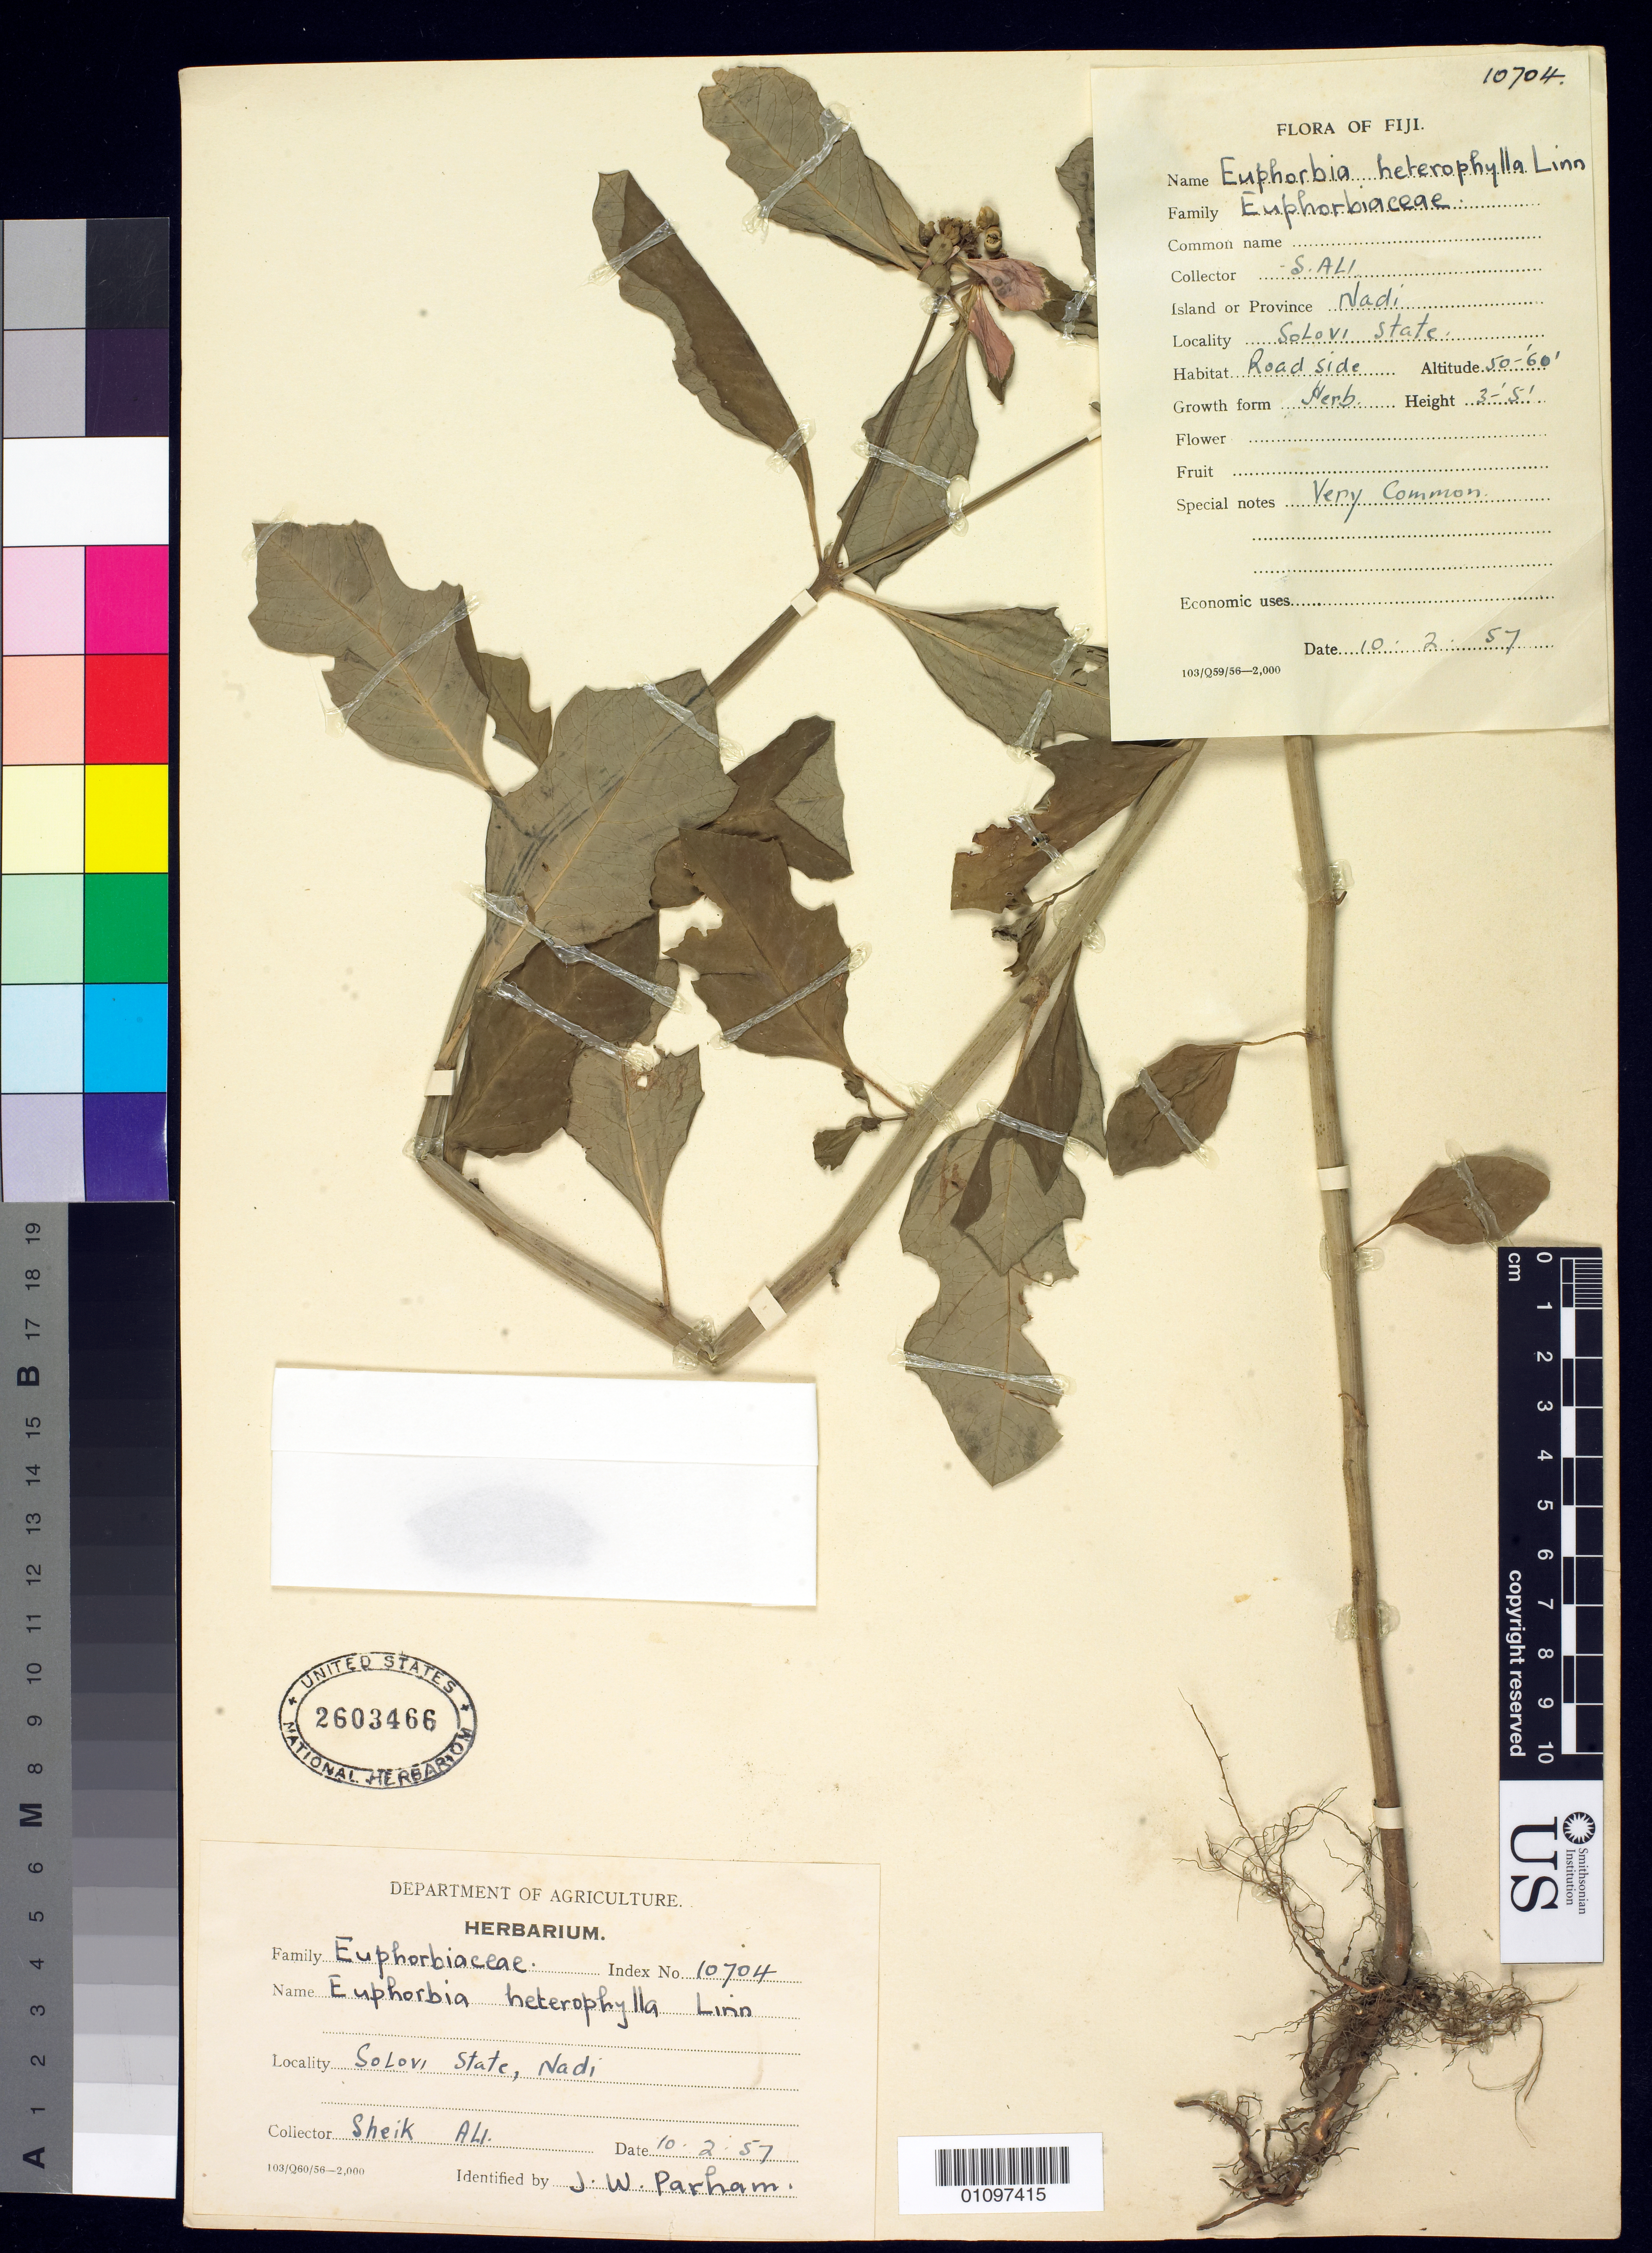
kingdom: Plantae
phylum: Tracheophyta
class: Magnoliopsida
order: Malpighiales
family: Euphorbiaceae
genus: Euphorbia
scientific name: Euphorbia heterophylla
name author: L.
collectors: S. J. Ali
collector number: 10704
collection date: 1957-10-02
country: Fiji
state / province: Western Division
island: Viti Levu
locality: Solovi State, Nadi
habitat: roadside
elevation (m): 15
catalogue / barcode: US 2603466